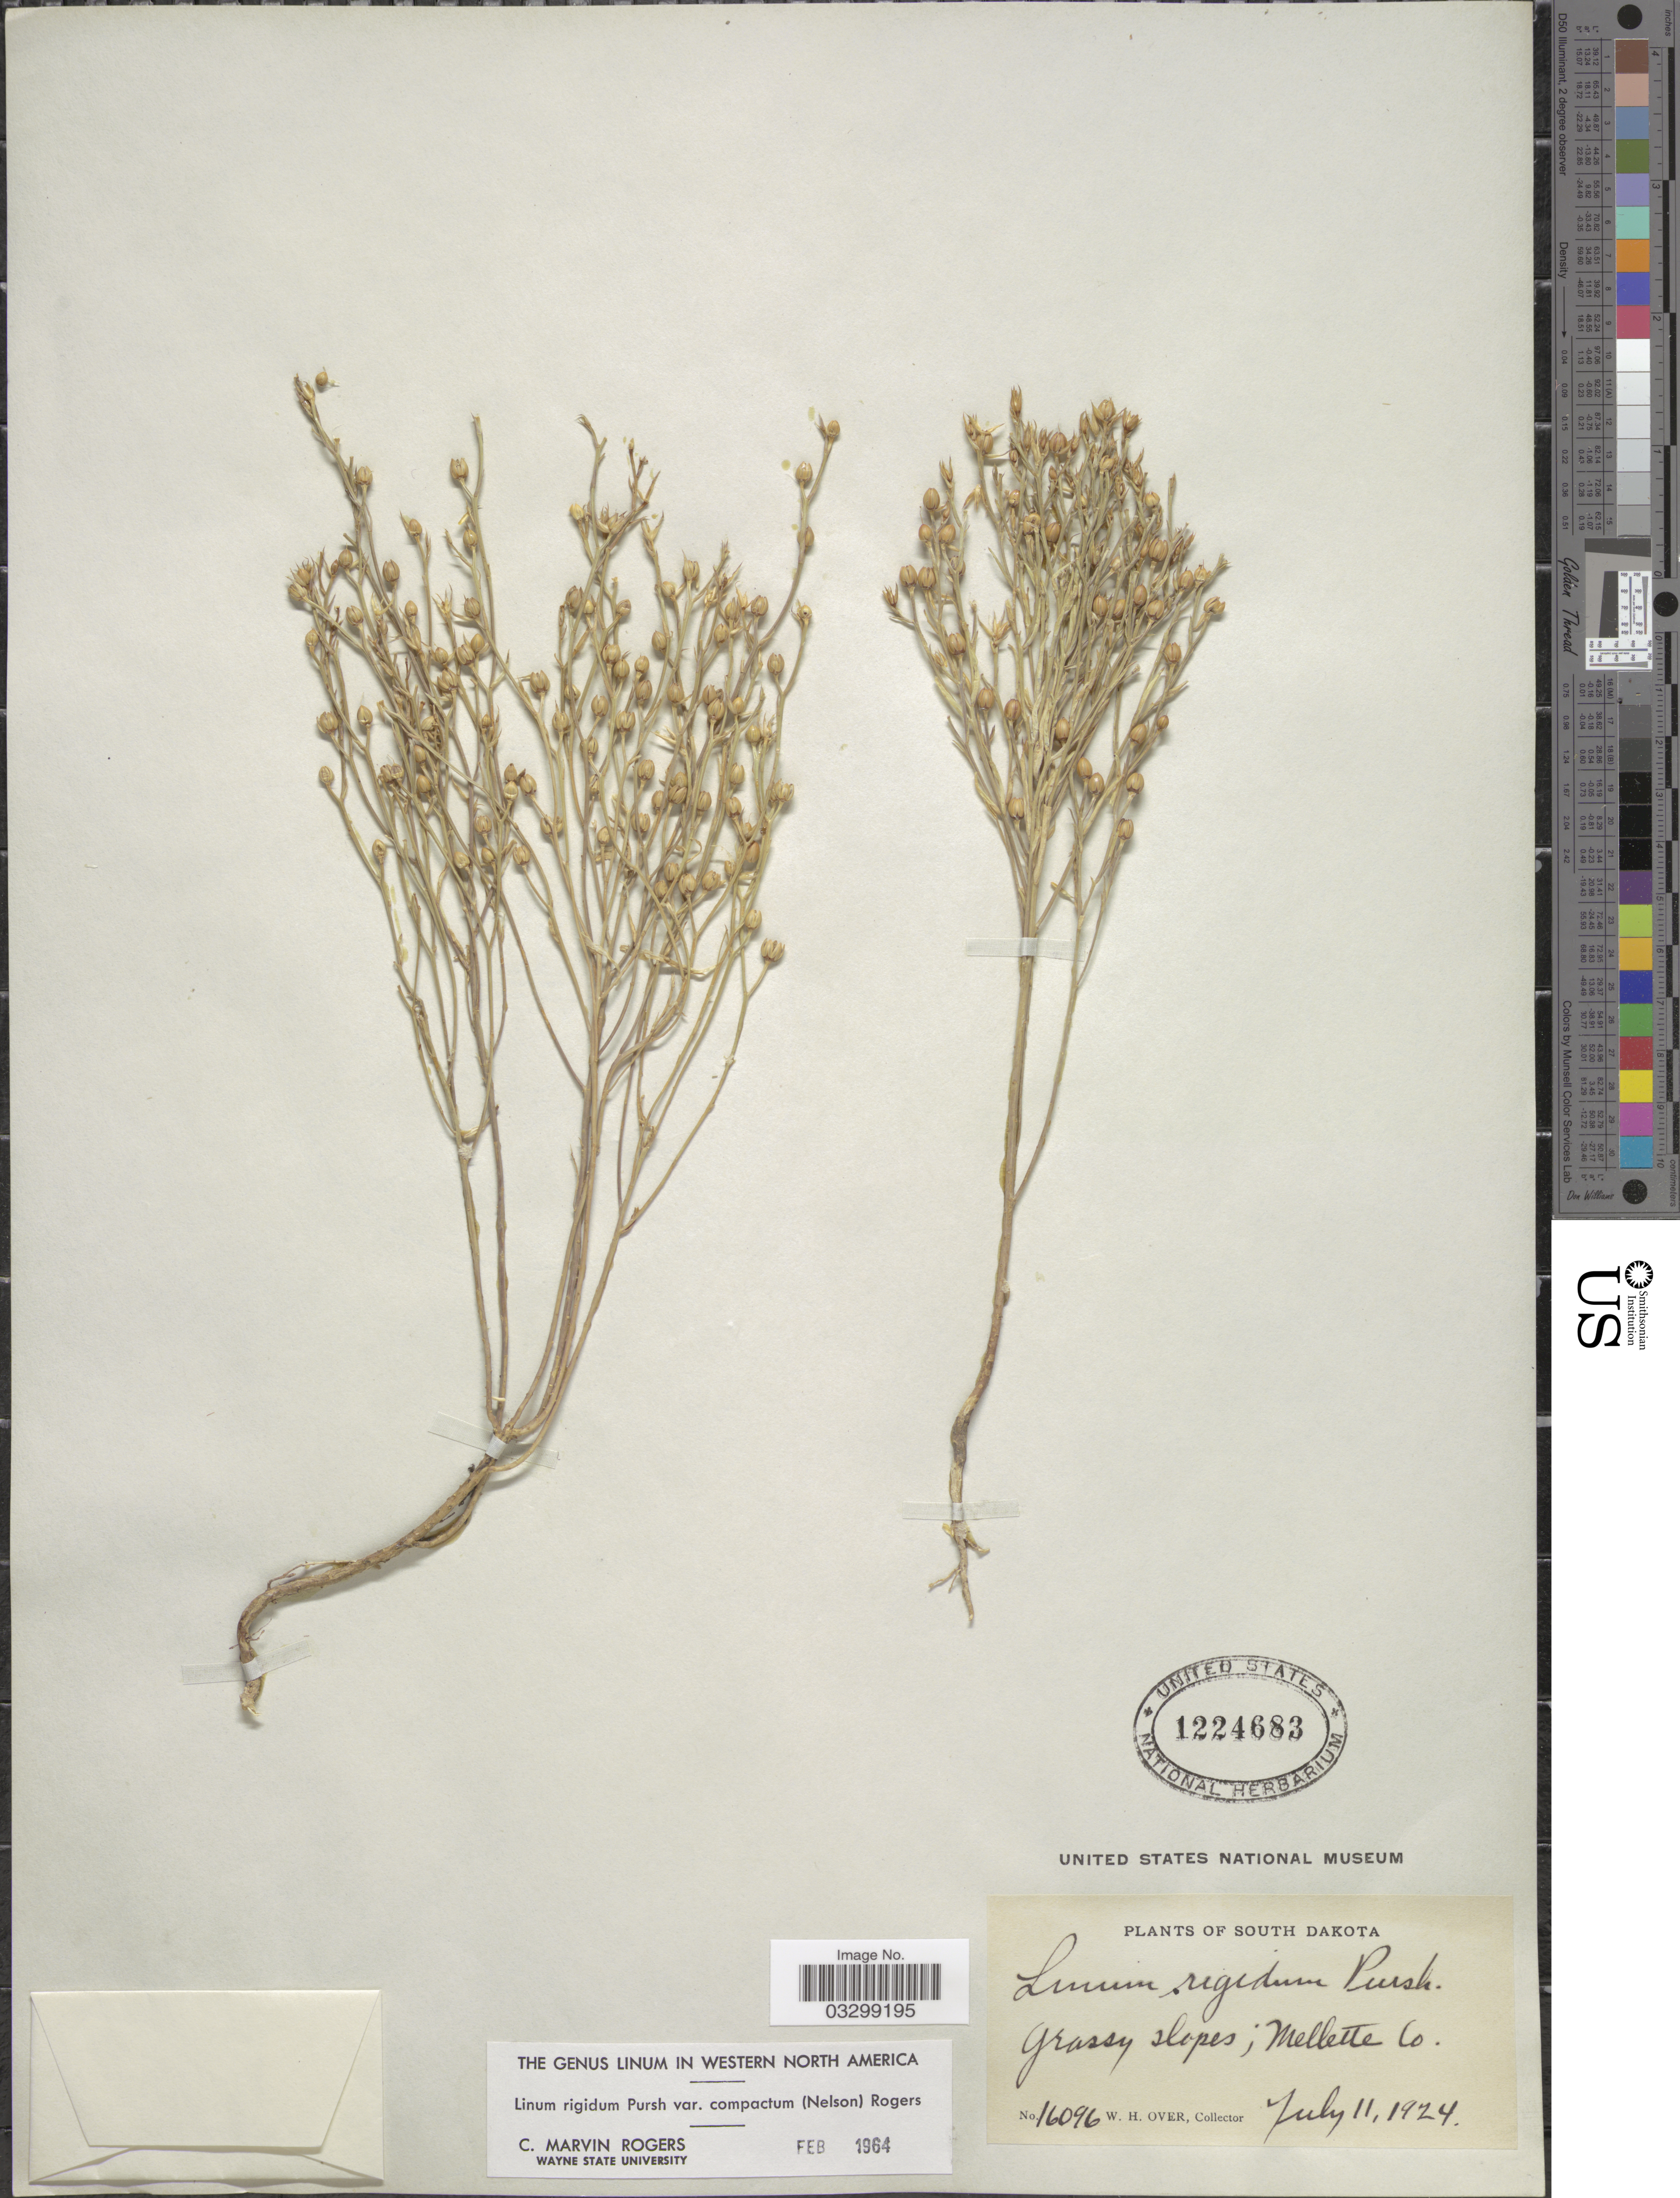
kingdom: Plantae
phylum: Tracheophyta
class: Magnoliopsida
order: Malpighiales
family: Linaceae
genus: Linum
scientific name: Linum rigidum var. compactum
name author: (A. Nelson) C.M. Rogers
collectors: W. Over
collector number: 16096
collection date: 1924-07-11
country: United States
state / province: South Dakota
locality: Grassy slopes; Mellette Co.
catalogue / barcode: US 1224683